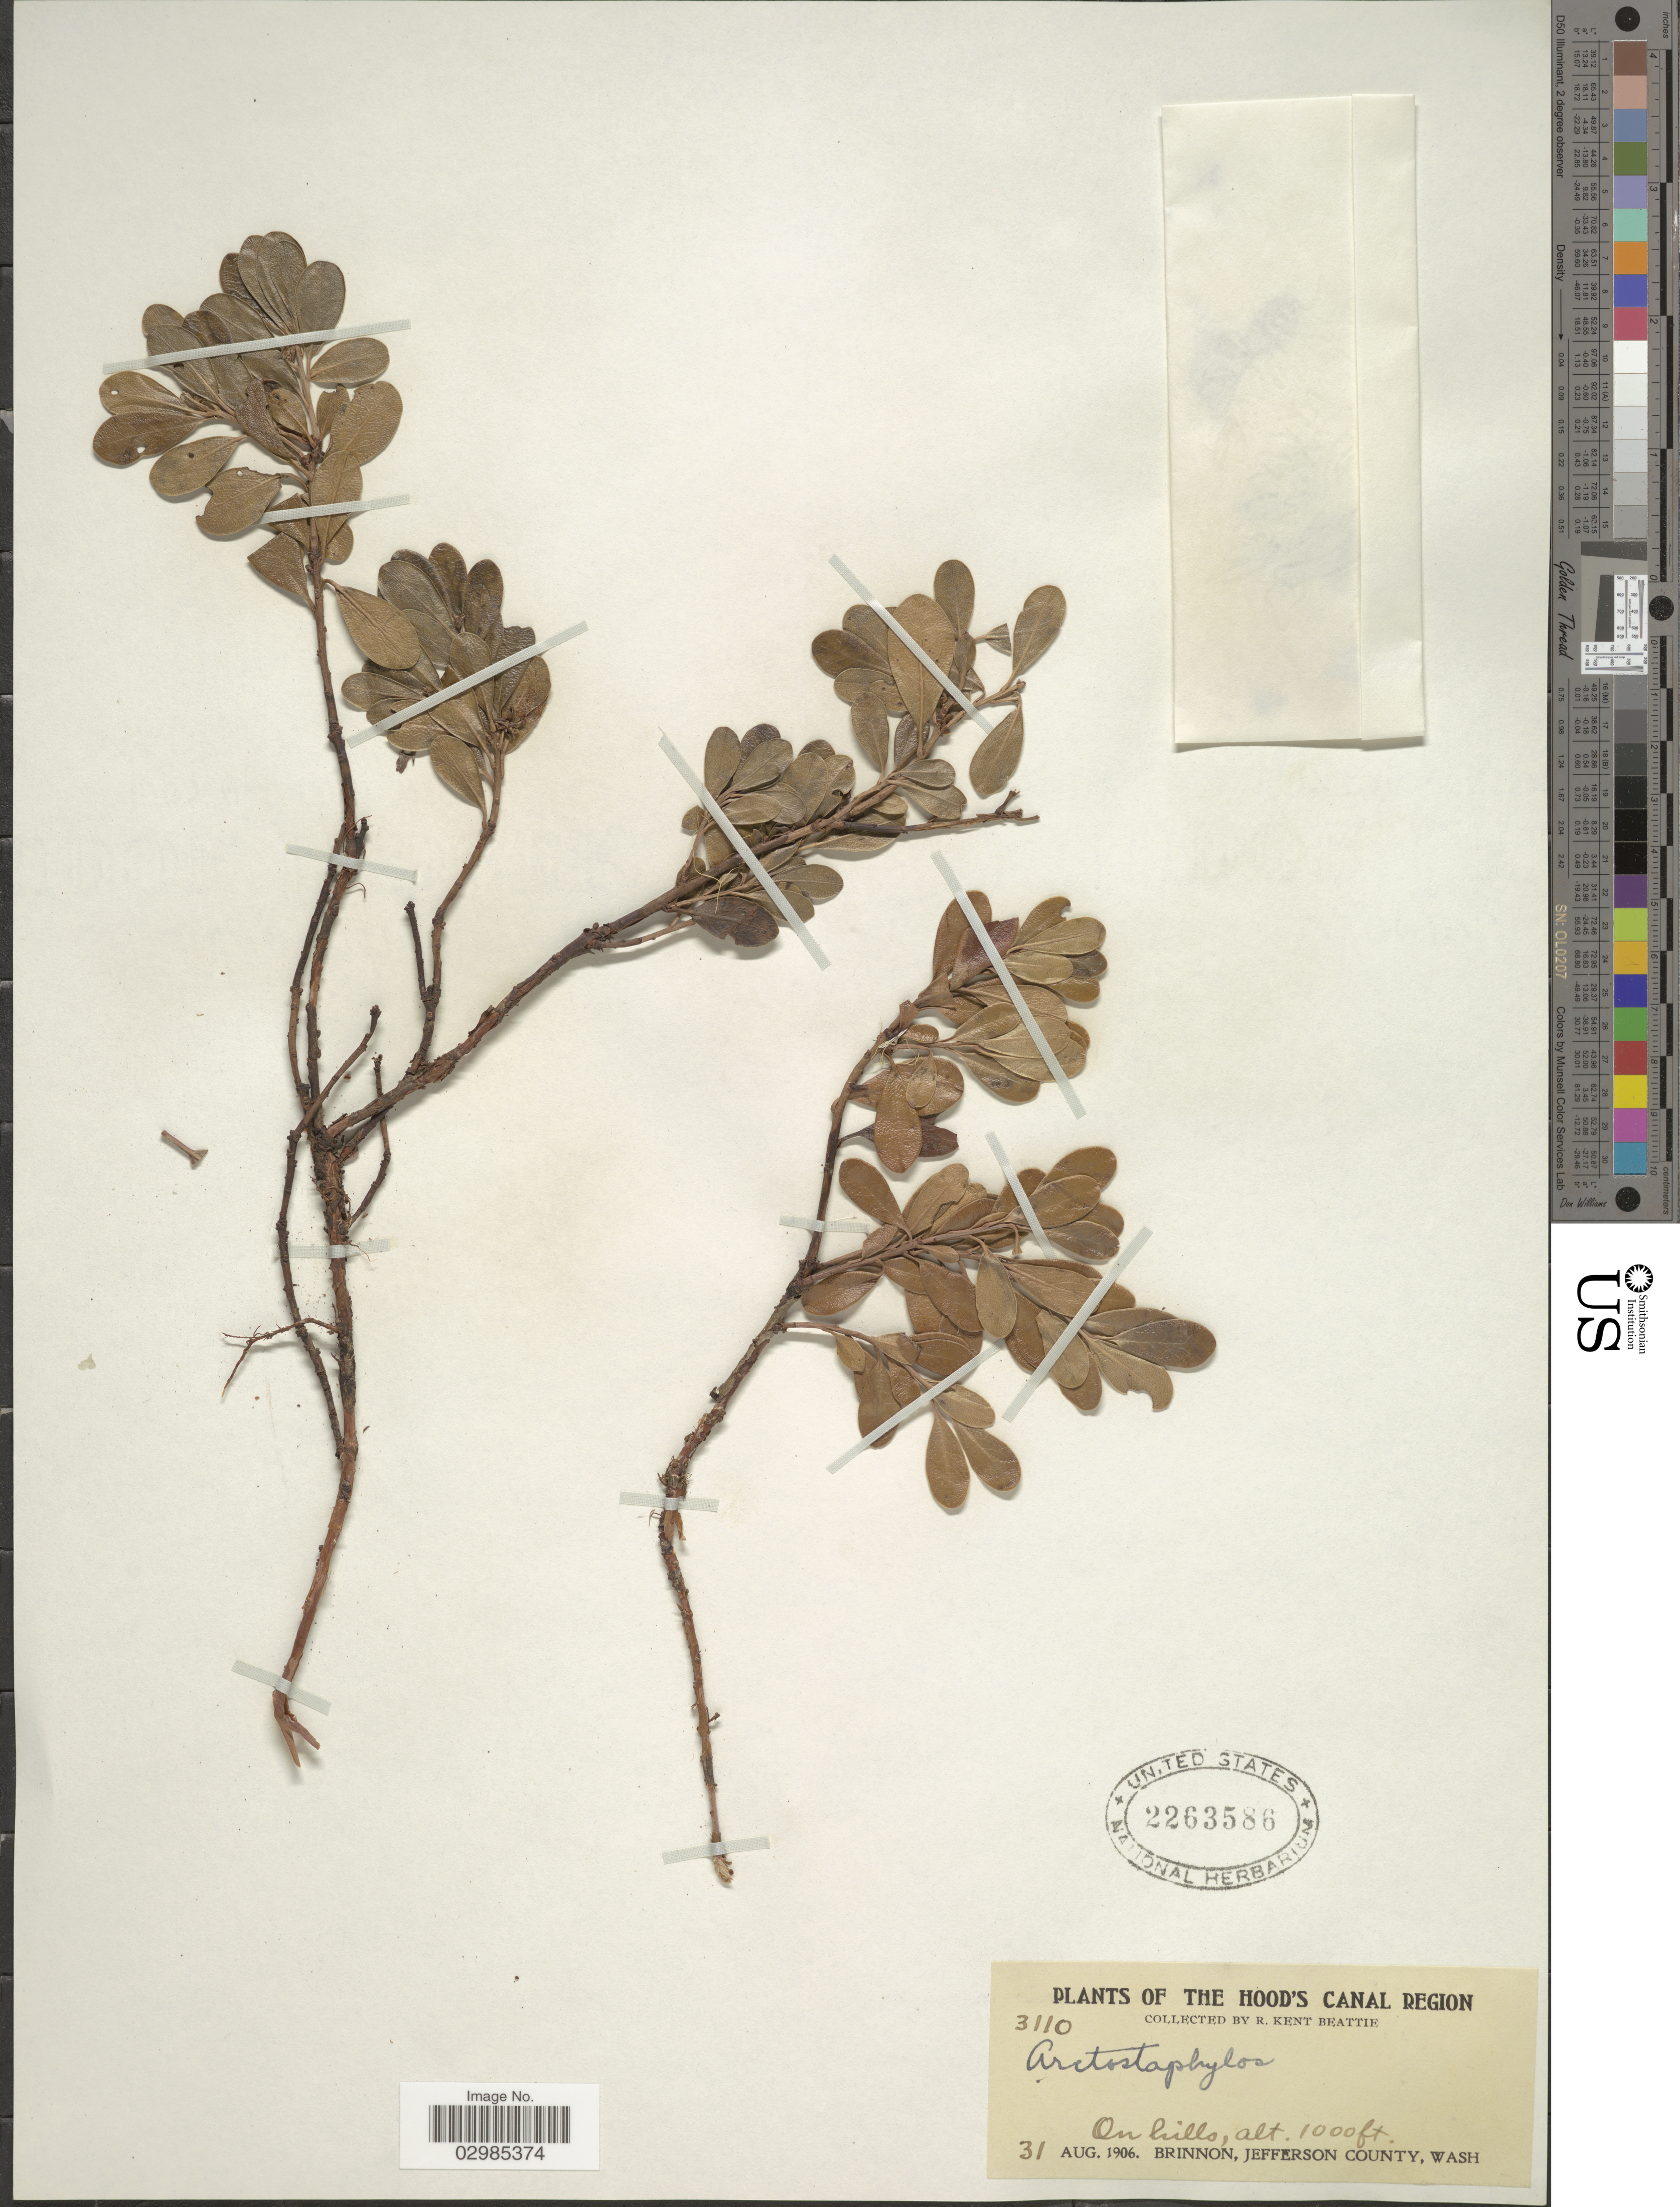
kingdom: Plantae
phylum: Tracheophyta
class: Magnoliopsida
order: Ericales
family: Ericaceae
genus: Arctostaphylos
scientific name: Arctostaphylos cratericola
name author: (Donn. Sm.) Donn. Sm.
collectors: R. K. Beattie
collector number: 3110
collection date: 1906-08-31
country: United States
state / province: Washington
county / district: Jefferson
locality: Hood's Canal Region. Brinnon, Jefferson County.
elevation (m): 305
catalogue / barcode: US 2263586